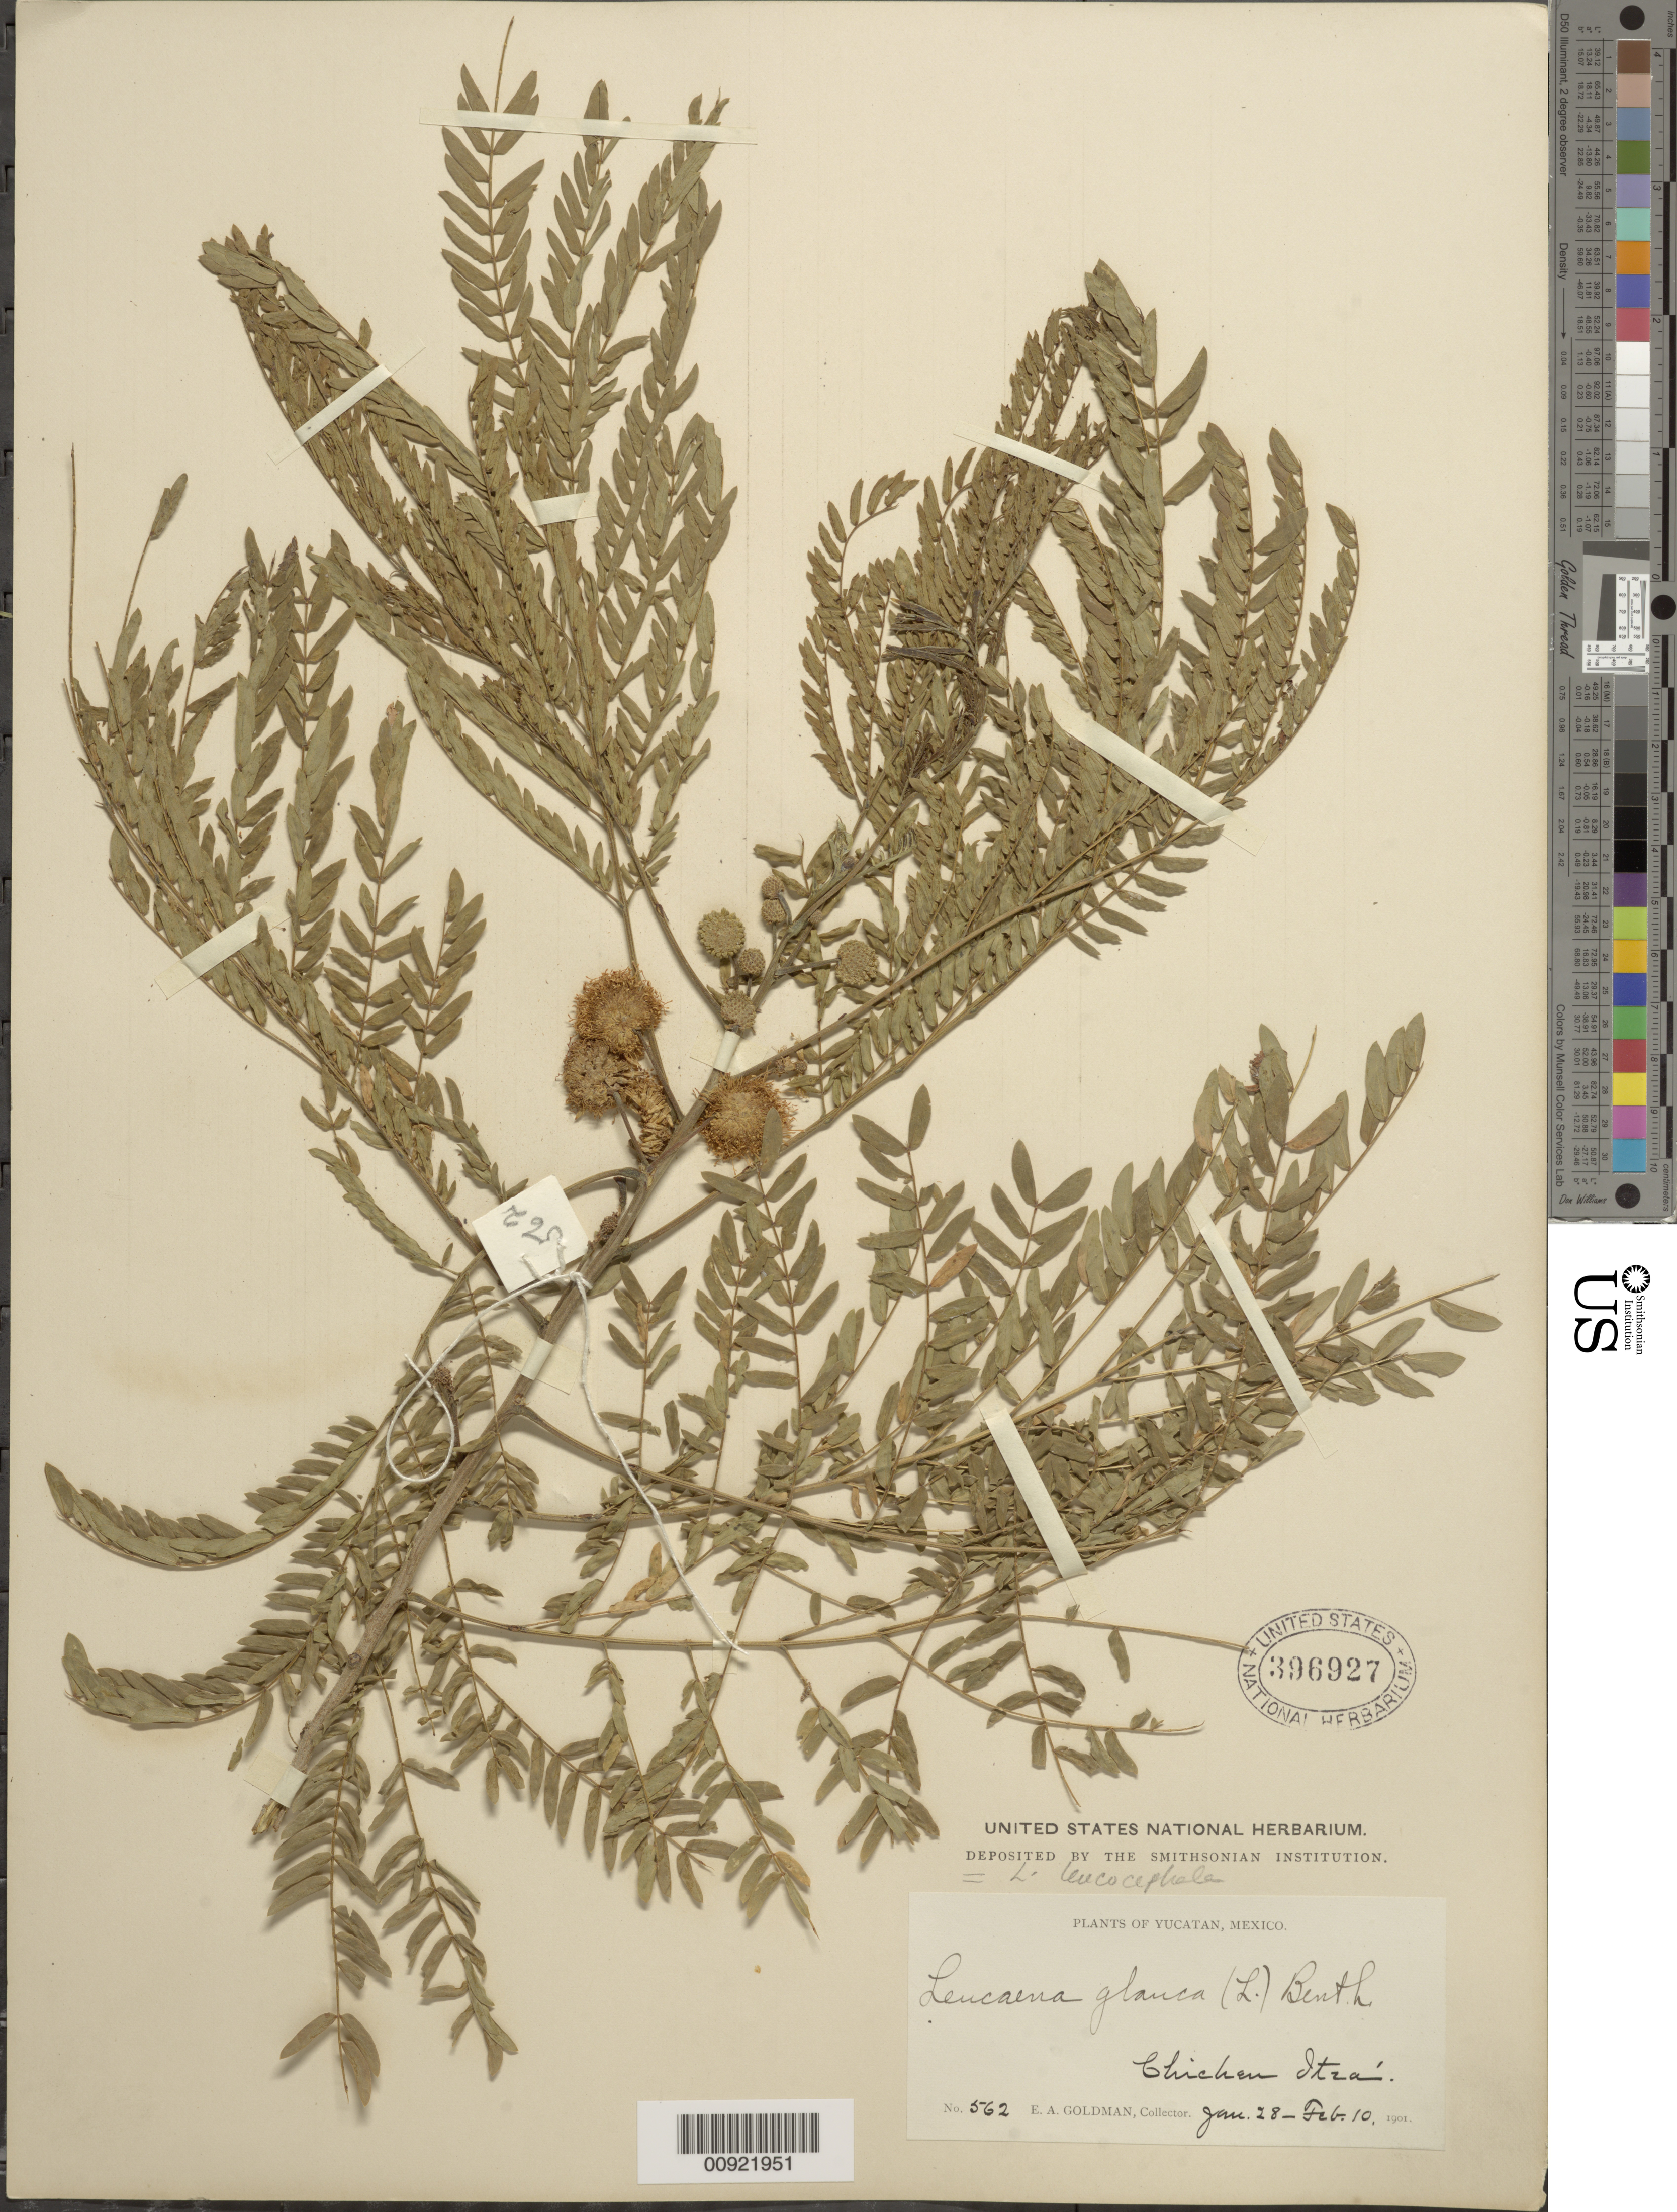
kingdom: Plantae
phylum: Tracheophyta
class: Magnoliopsida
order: Fabales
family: Fabaceae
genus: Leucaena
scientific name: Leucaena leucocephala subsp. leucocephala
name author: (Lam.) de Wit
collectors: E. A. Goldman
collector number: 562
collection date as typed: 28 Jan 1901 to 10 Feb 1901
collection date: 1901-01-28/1901-02-10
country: Mexico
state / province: Yucatán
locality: Chichen Itzá.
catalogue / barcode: US 396927